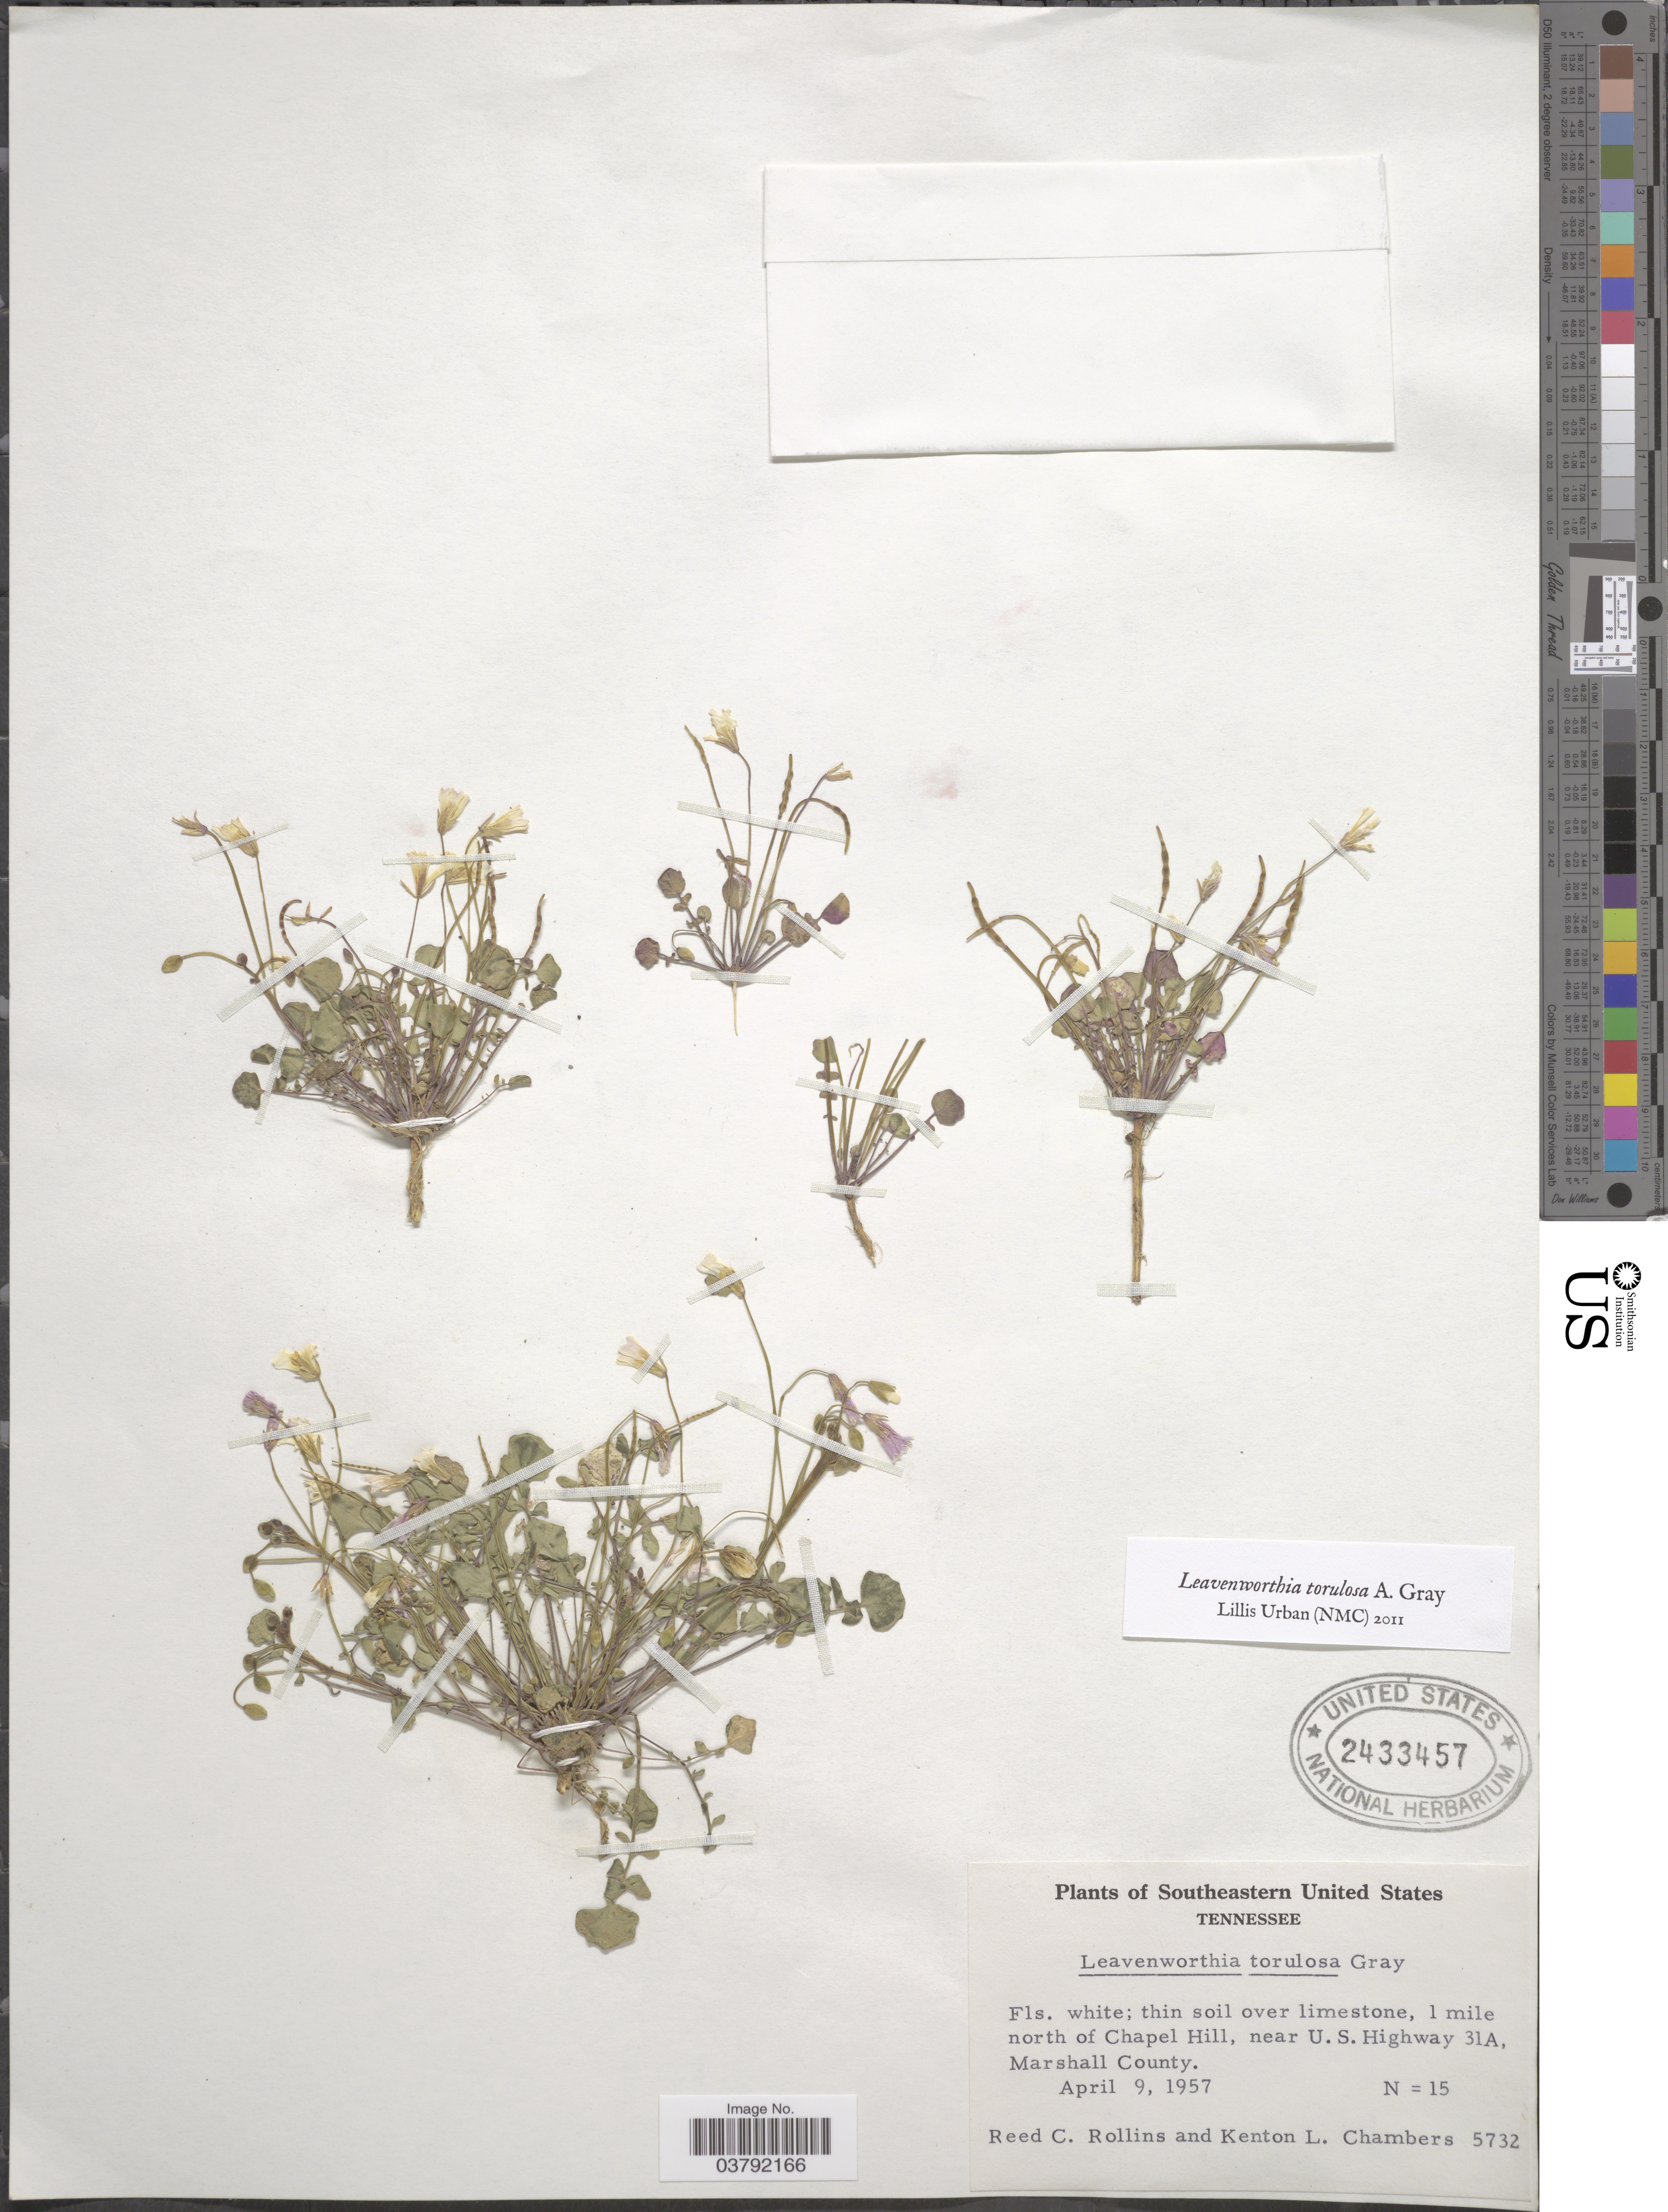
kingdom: Plantae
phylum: Tracheophyta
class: Magnoliopsida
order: Brassicales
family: Brassicaceae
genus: Leavenworthia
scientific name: Leavenworthia torulosa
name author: A. Gray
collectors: R. C. Rollins & K. L. Chambers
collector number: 5732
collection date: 1957-04-09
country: United States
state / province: Tennessee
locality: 1 mile north of Chapel Hill, near U.S. Highway 31A, Marshall County.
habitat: thin soil over limestone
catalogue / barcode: US 2433457